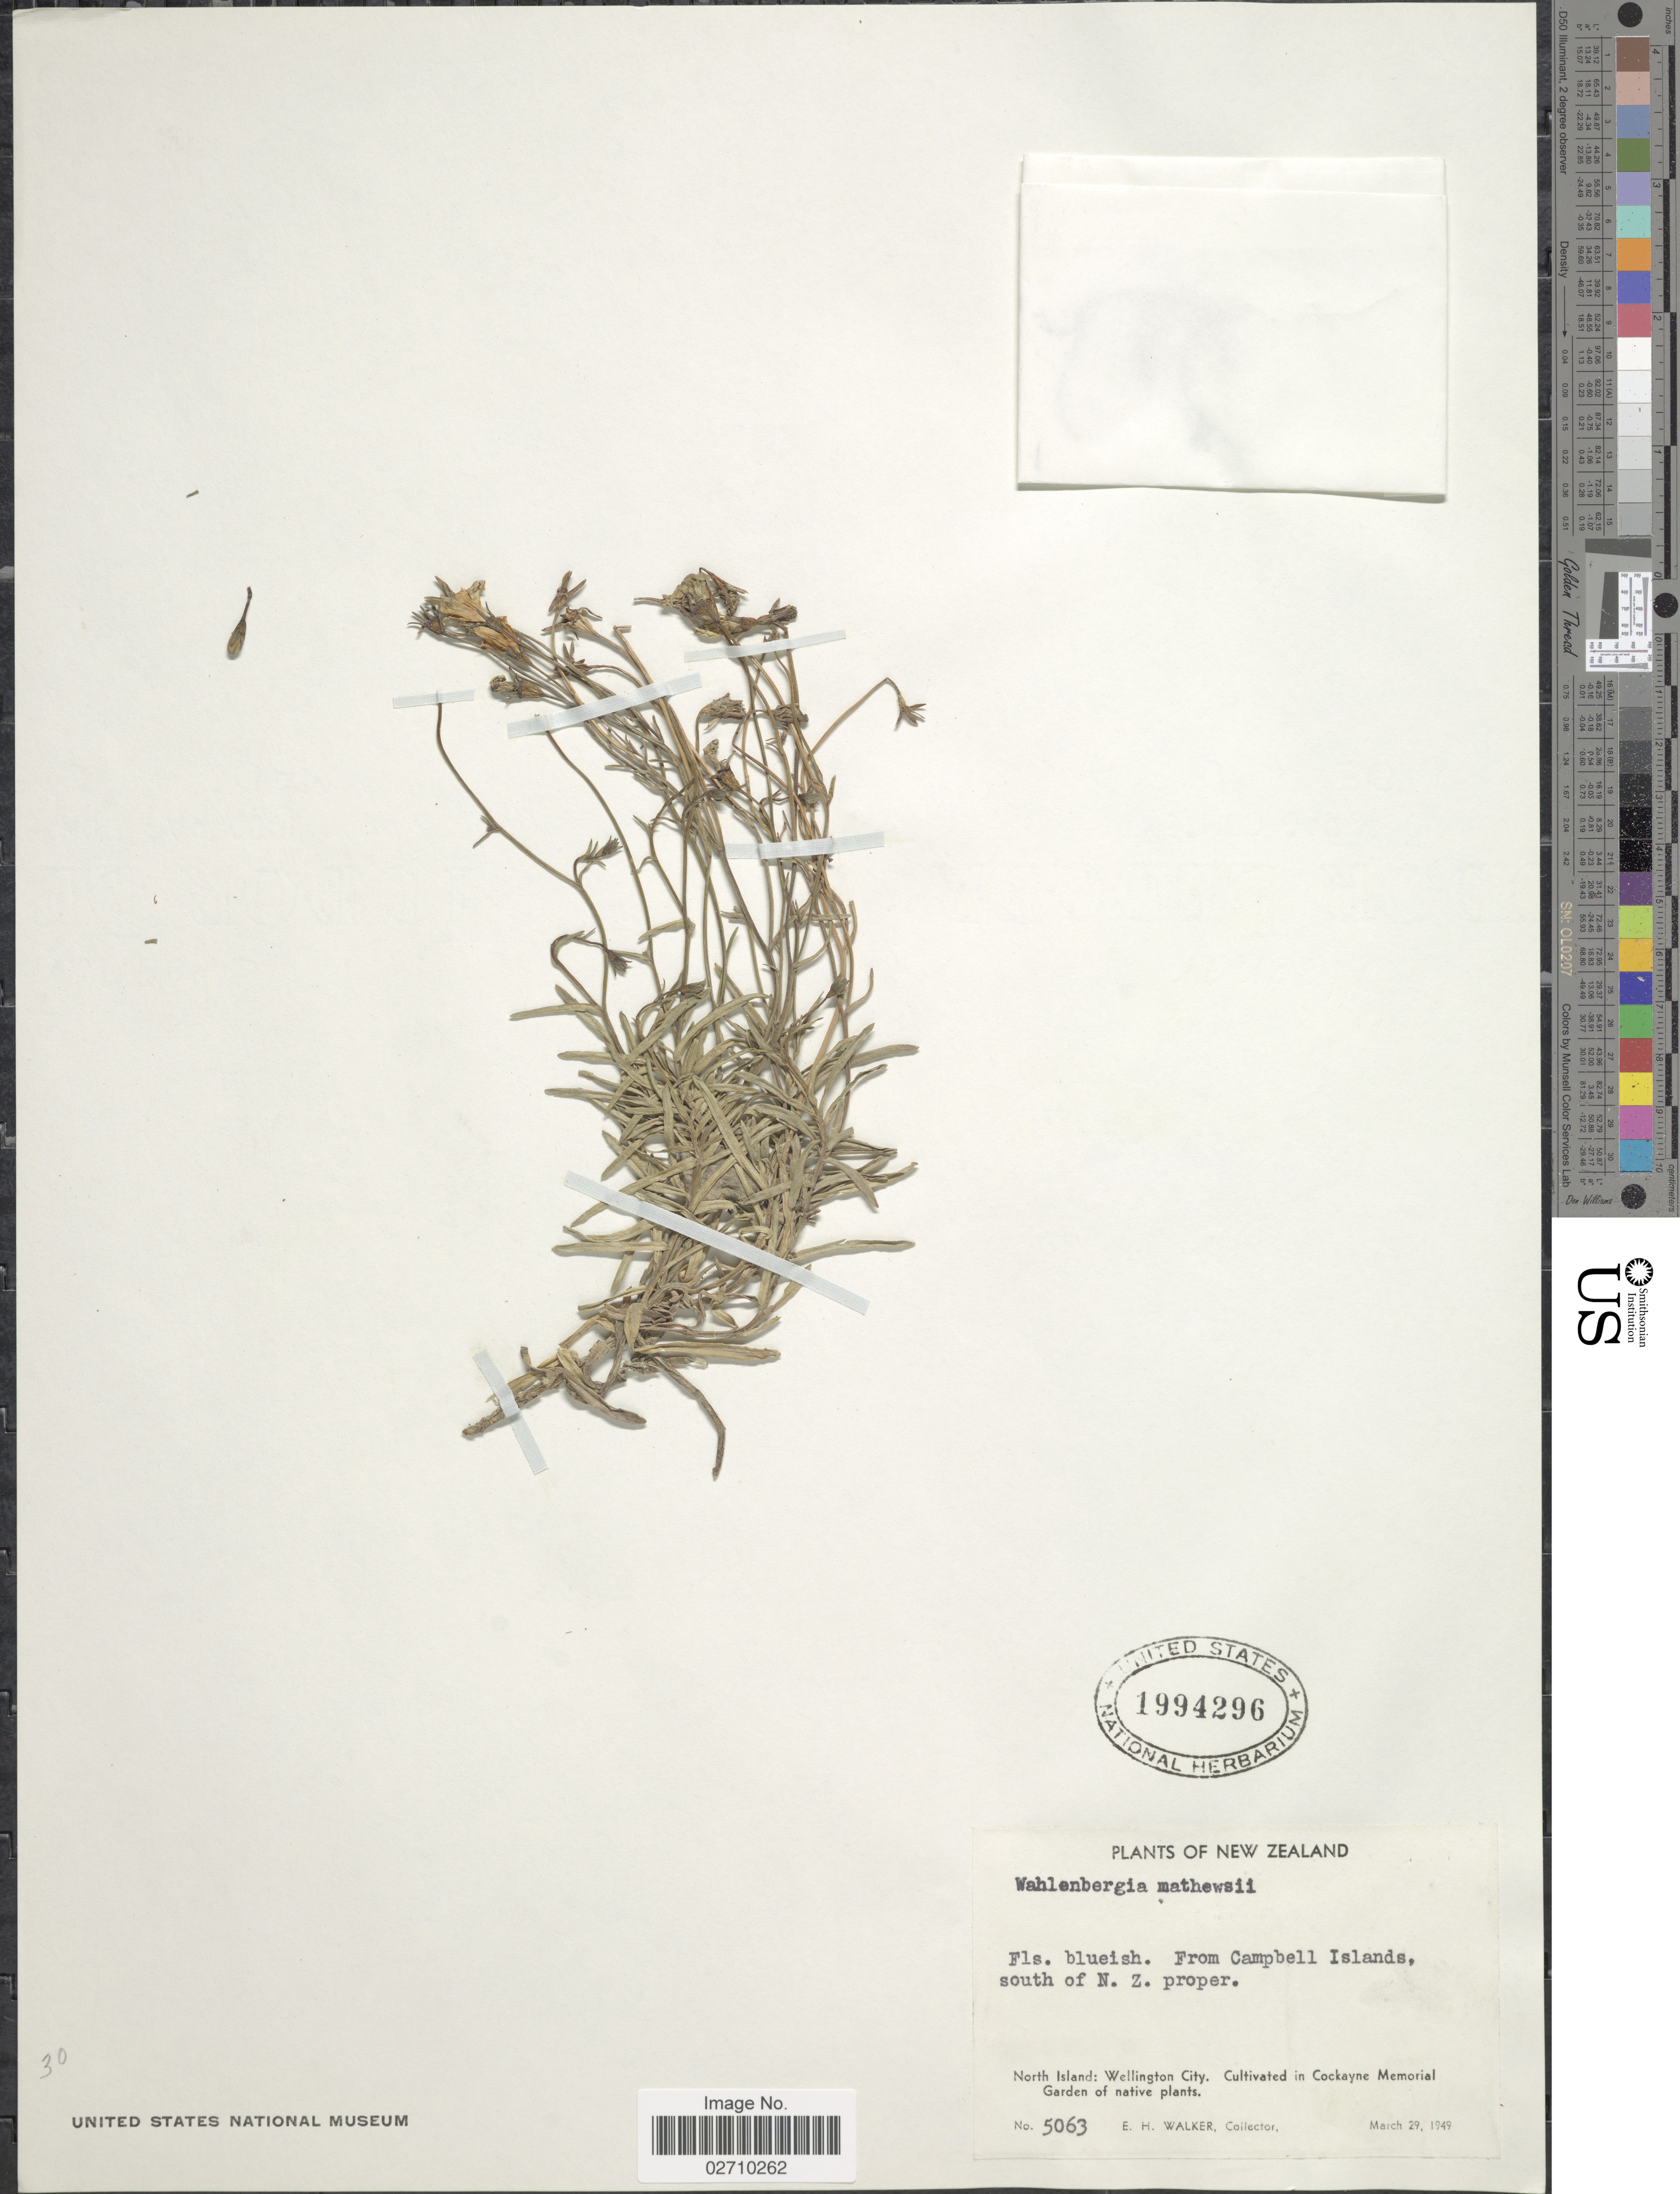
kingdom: Plantae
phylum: Tracheophyta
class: Magnoliopsida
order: Asterales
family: Campanulaceae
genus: Wahlenbergia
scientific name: Wahlenbergia matthewsii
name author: Cockayne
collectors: E. H. Walker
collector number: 5063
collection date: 1949-03-29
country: New Zealand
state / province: Wellington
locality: North Island: Wellington City. Cockayne Memorial Garden of native plants.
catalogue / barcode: US 1994296